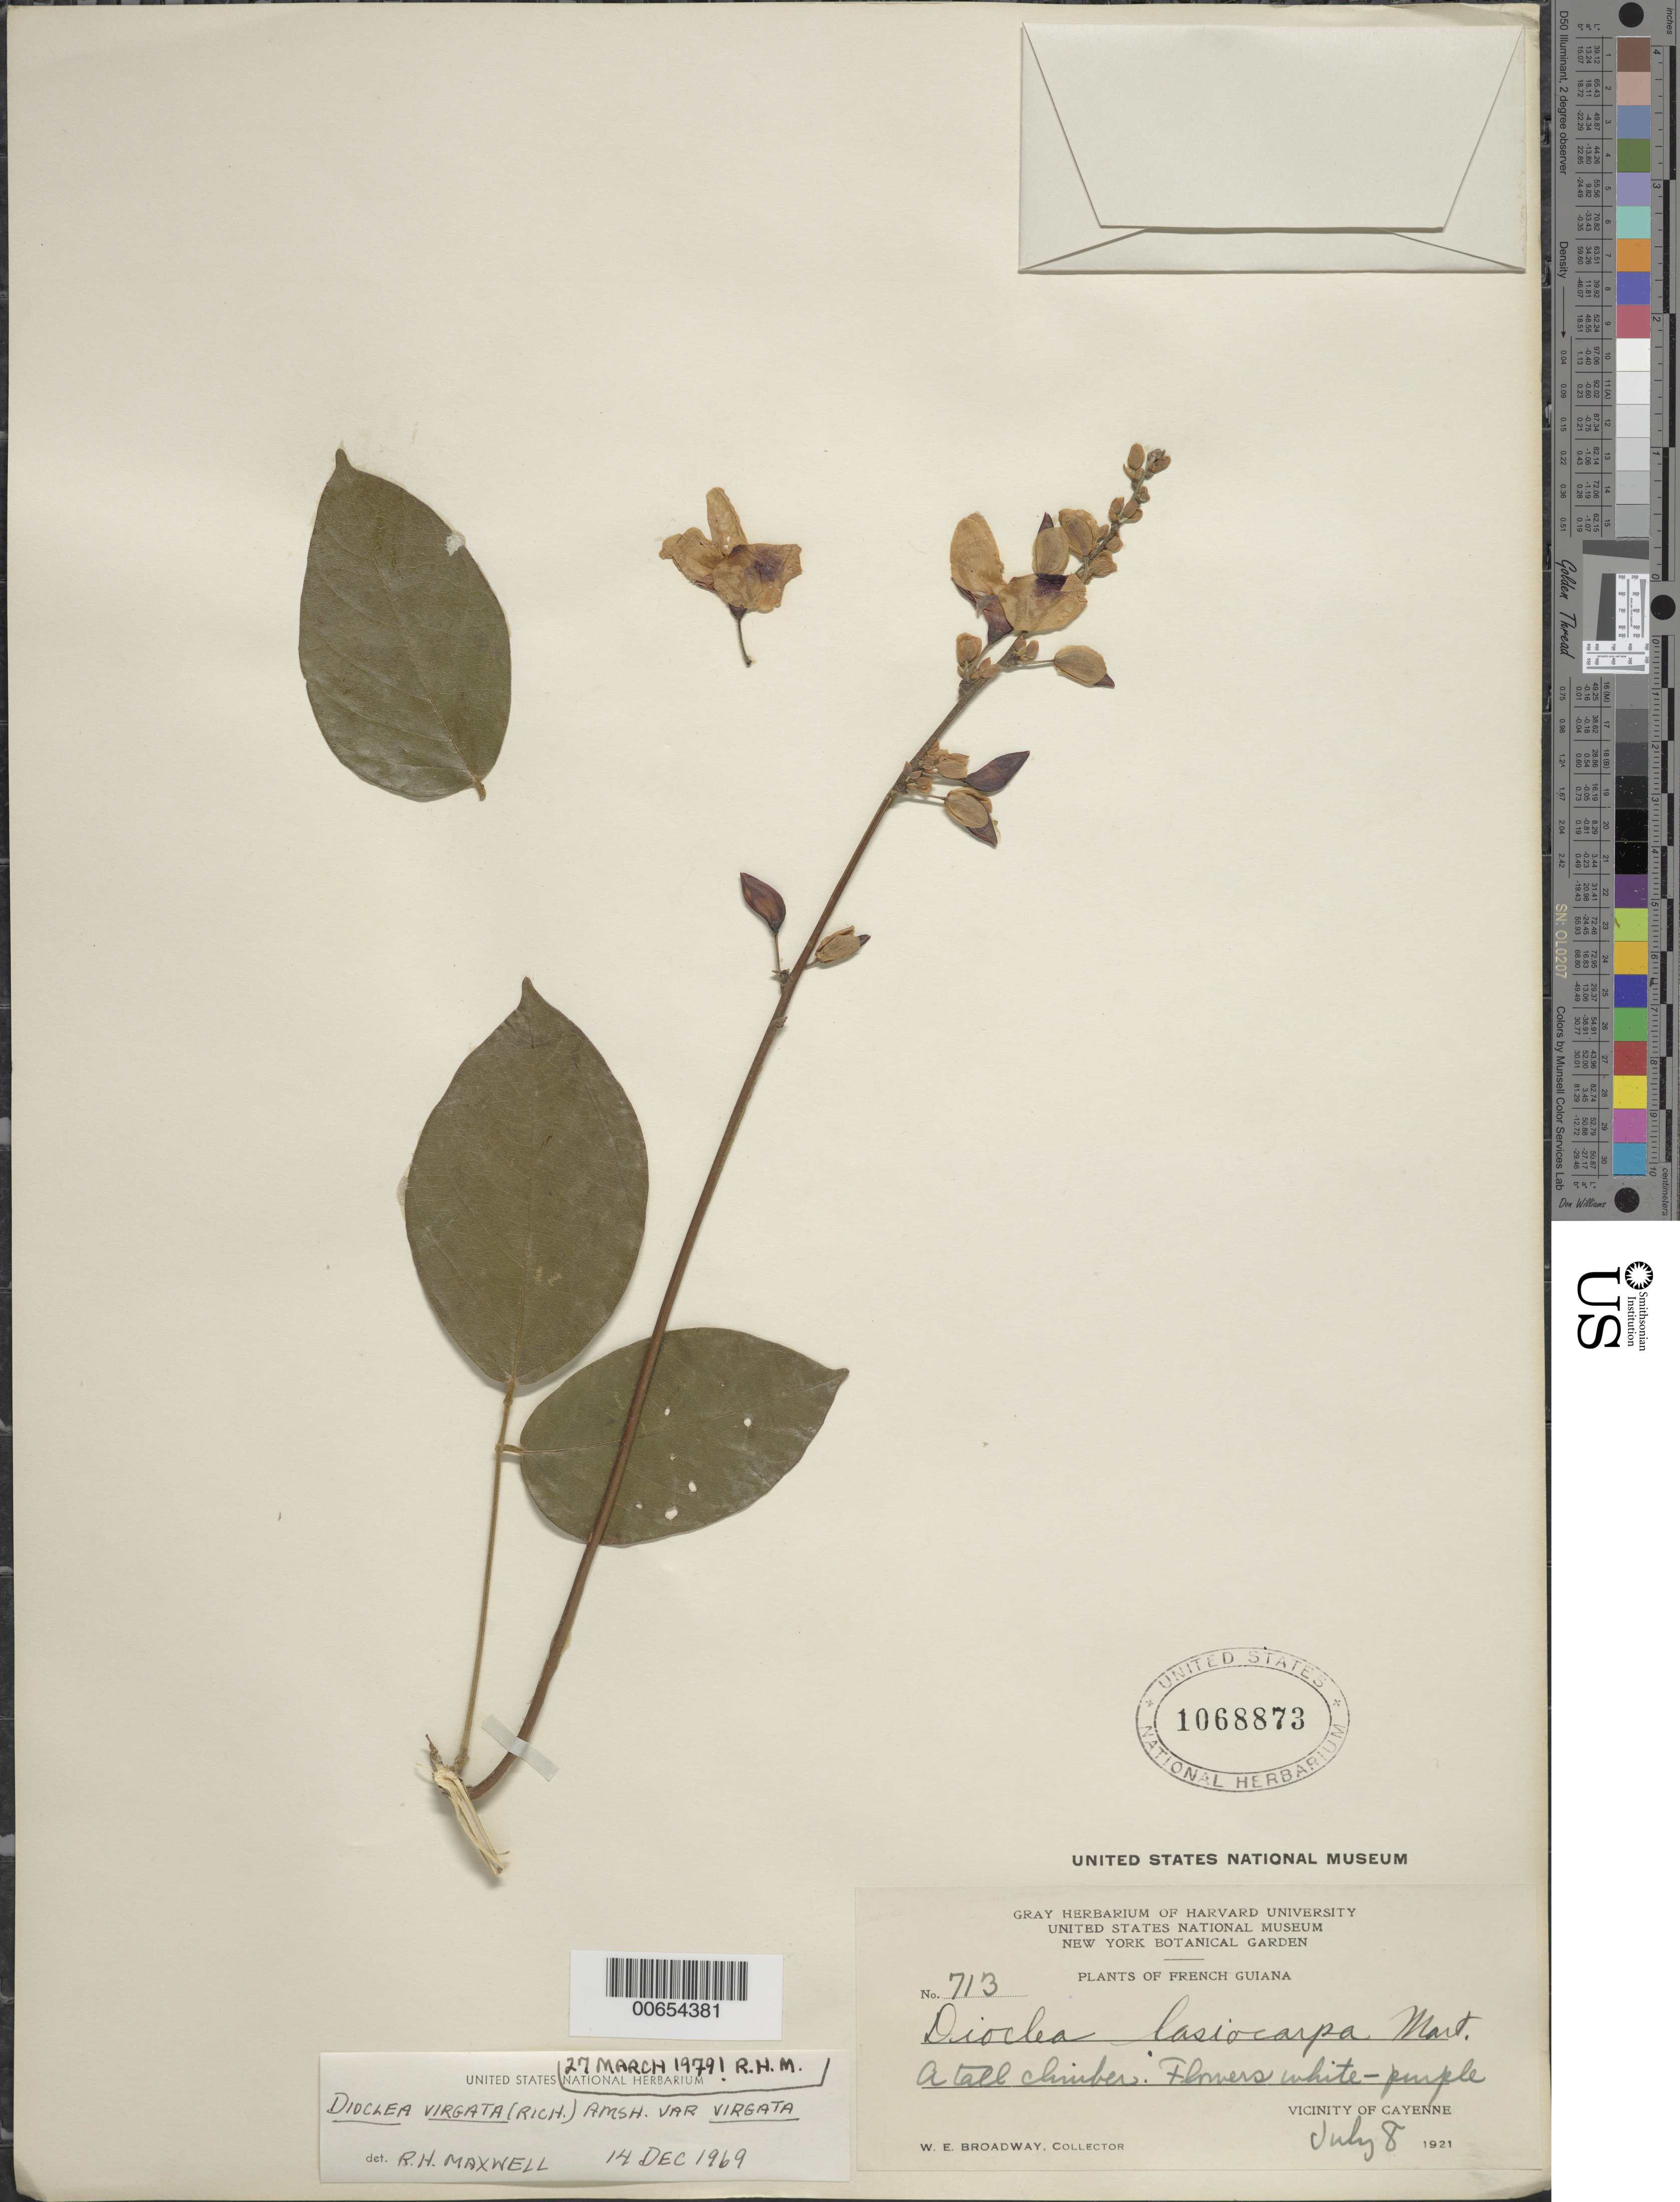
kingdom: Plantae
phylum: Tracheophyta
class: Magnoliopsida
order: Fabales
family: Fabaceae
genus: Dioclea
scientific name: Dioclea virgata var. virgata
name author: (Rich.) Amshoff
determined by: Maxwell, R. H., (JEF), Indiana University Southeast (UNITED STATES)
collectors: W. E. Broadway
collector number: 713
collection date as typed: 8-Jul-21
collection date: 1921-07-08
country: French Guiana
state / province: Cayenne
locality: Cayenne, vic.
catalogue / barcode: US 1068873